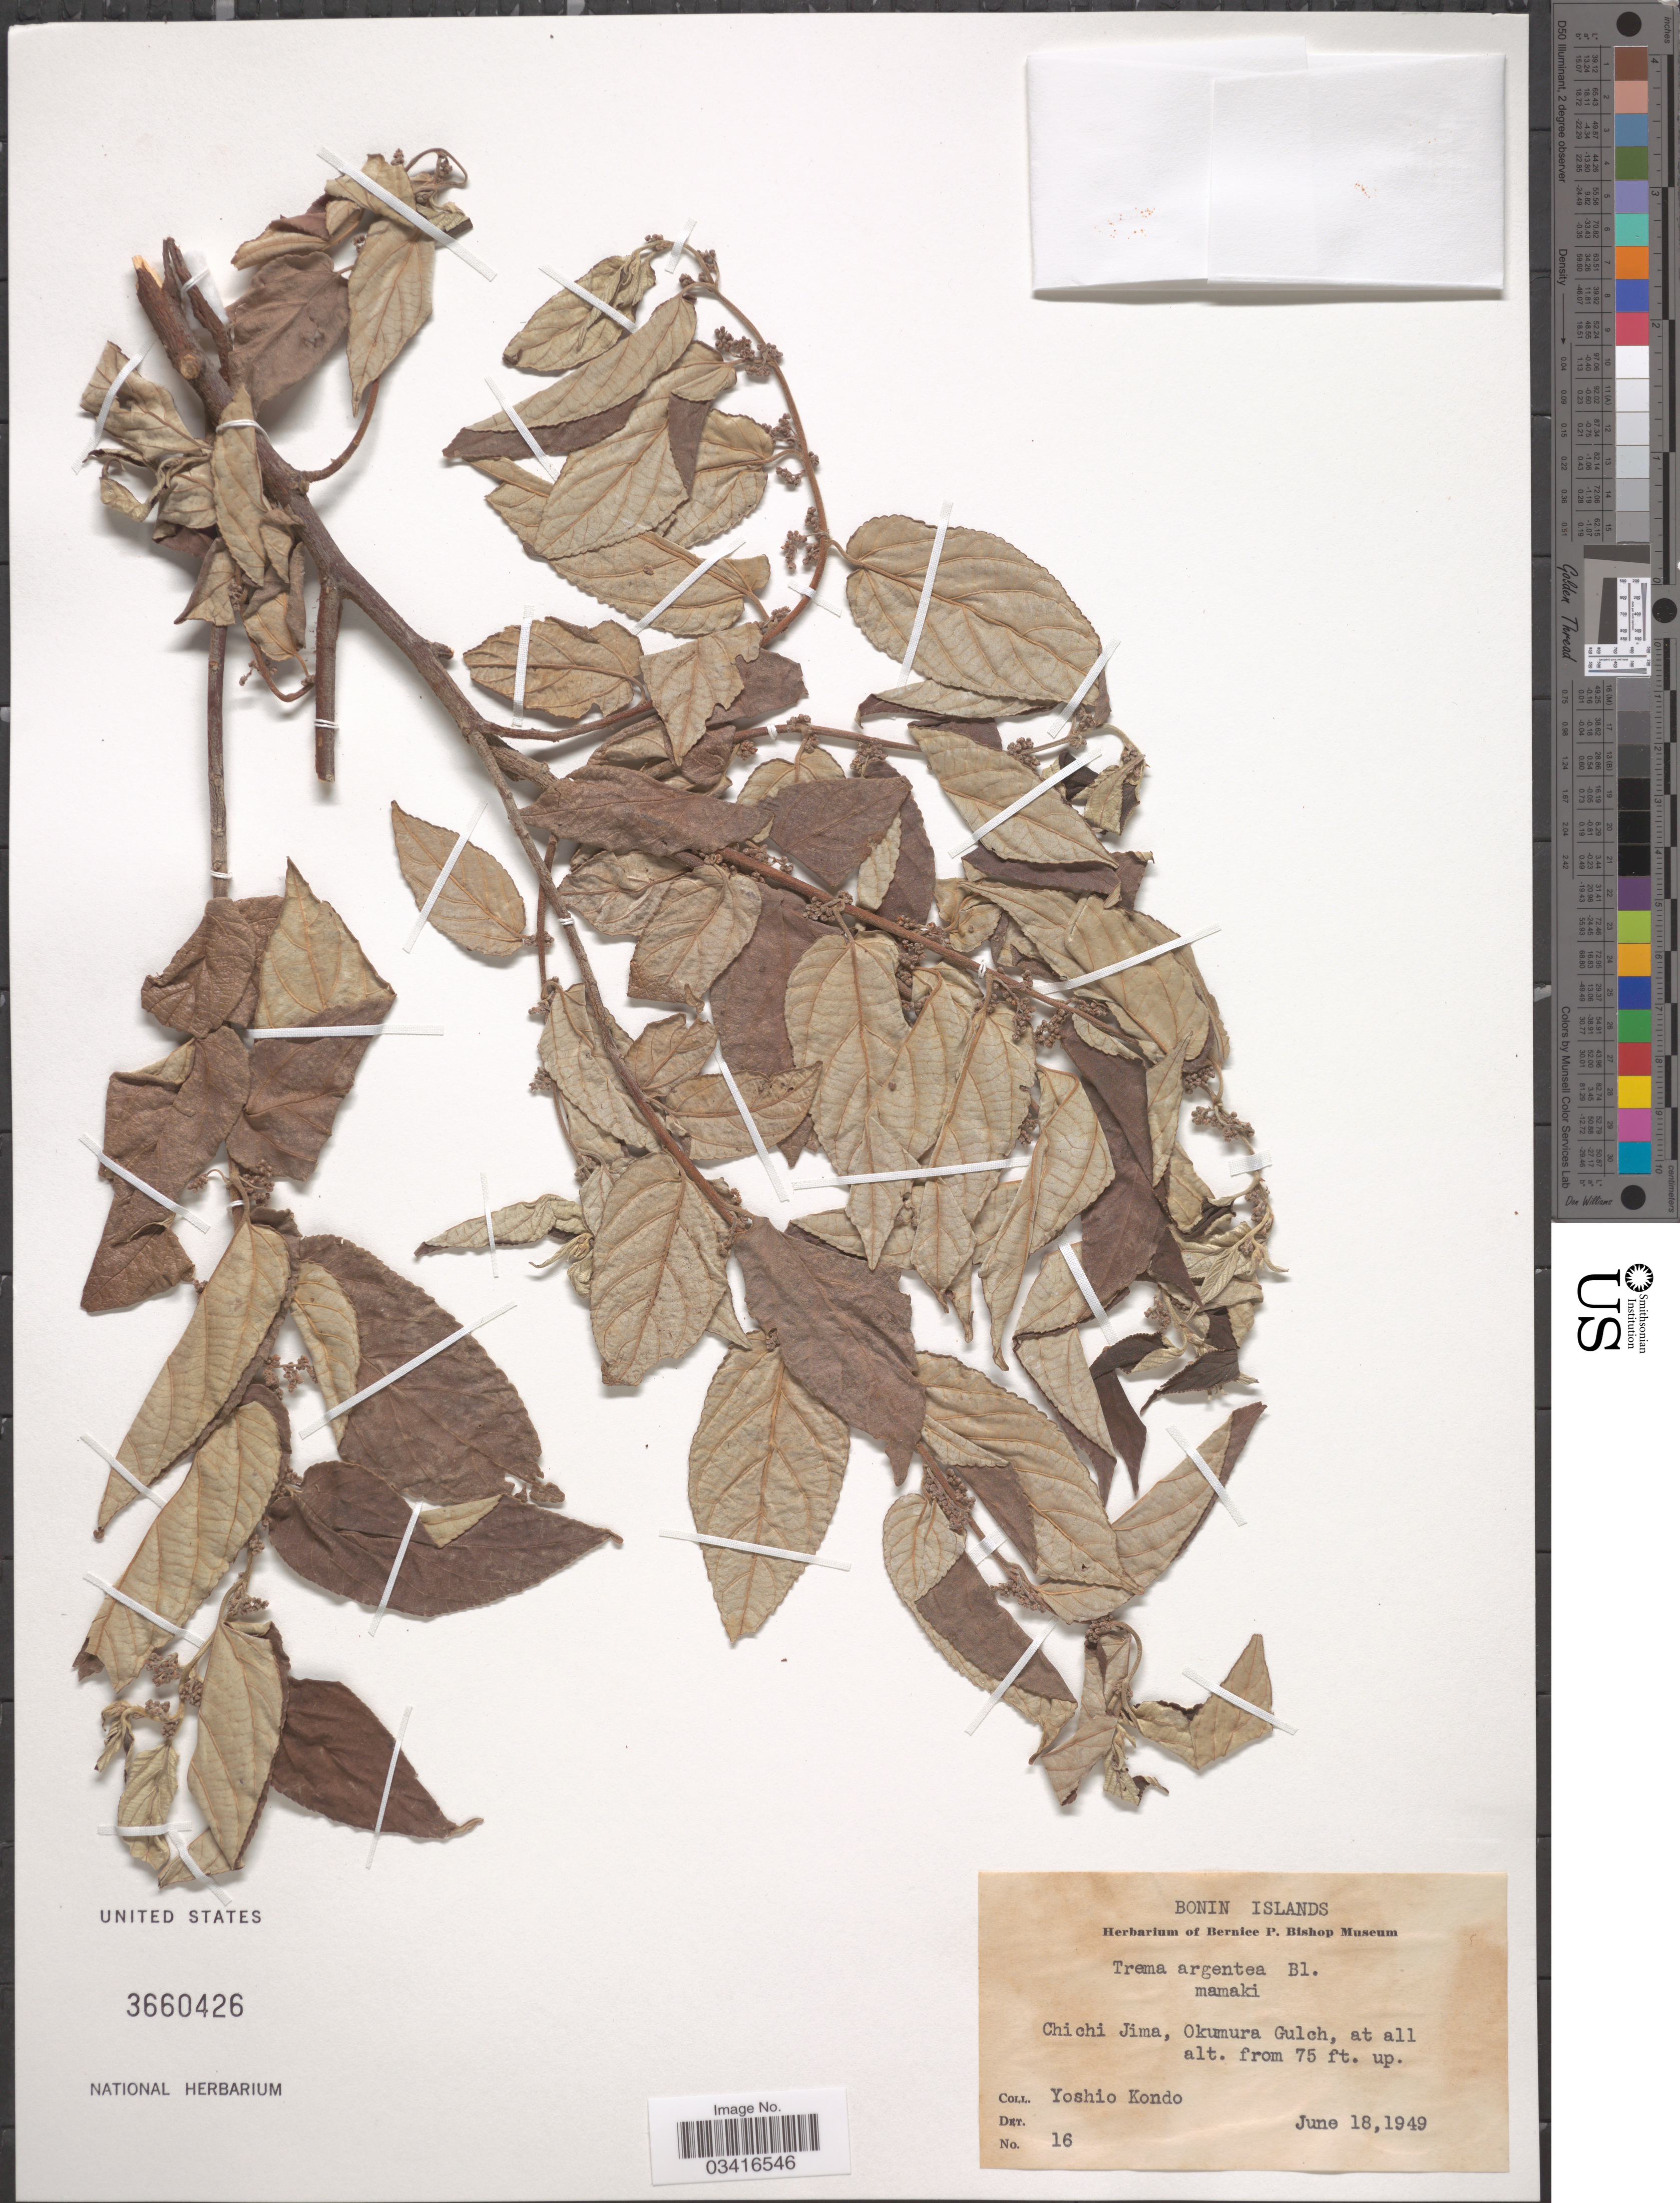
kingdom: Plantae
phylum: Tracheophyta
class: Magnoliopsida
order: Rosales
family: Cannabaceae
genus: Trema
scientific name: Trema orientale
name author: (L.) Blume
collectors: Y. Kondo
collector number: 16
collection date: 1949-06-18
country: Japan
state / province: Tokyo, Federal City of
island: Bonin Islands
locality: Bonin Islands. Chichi Kima, Okumura Gulch.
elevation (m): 23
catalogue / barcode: US 3660426